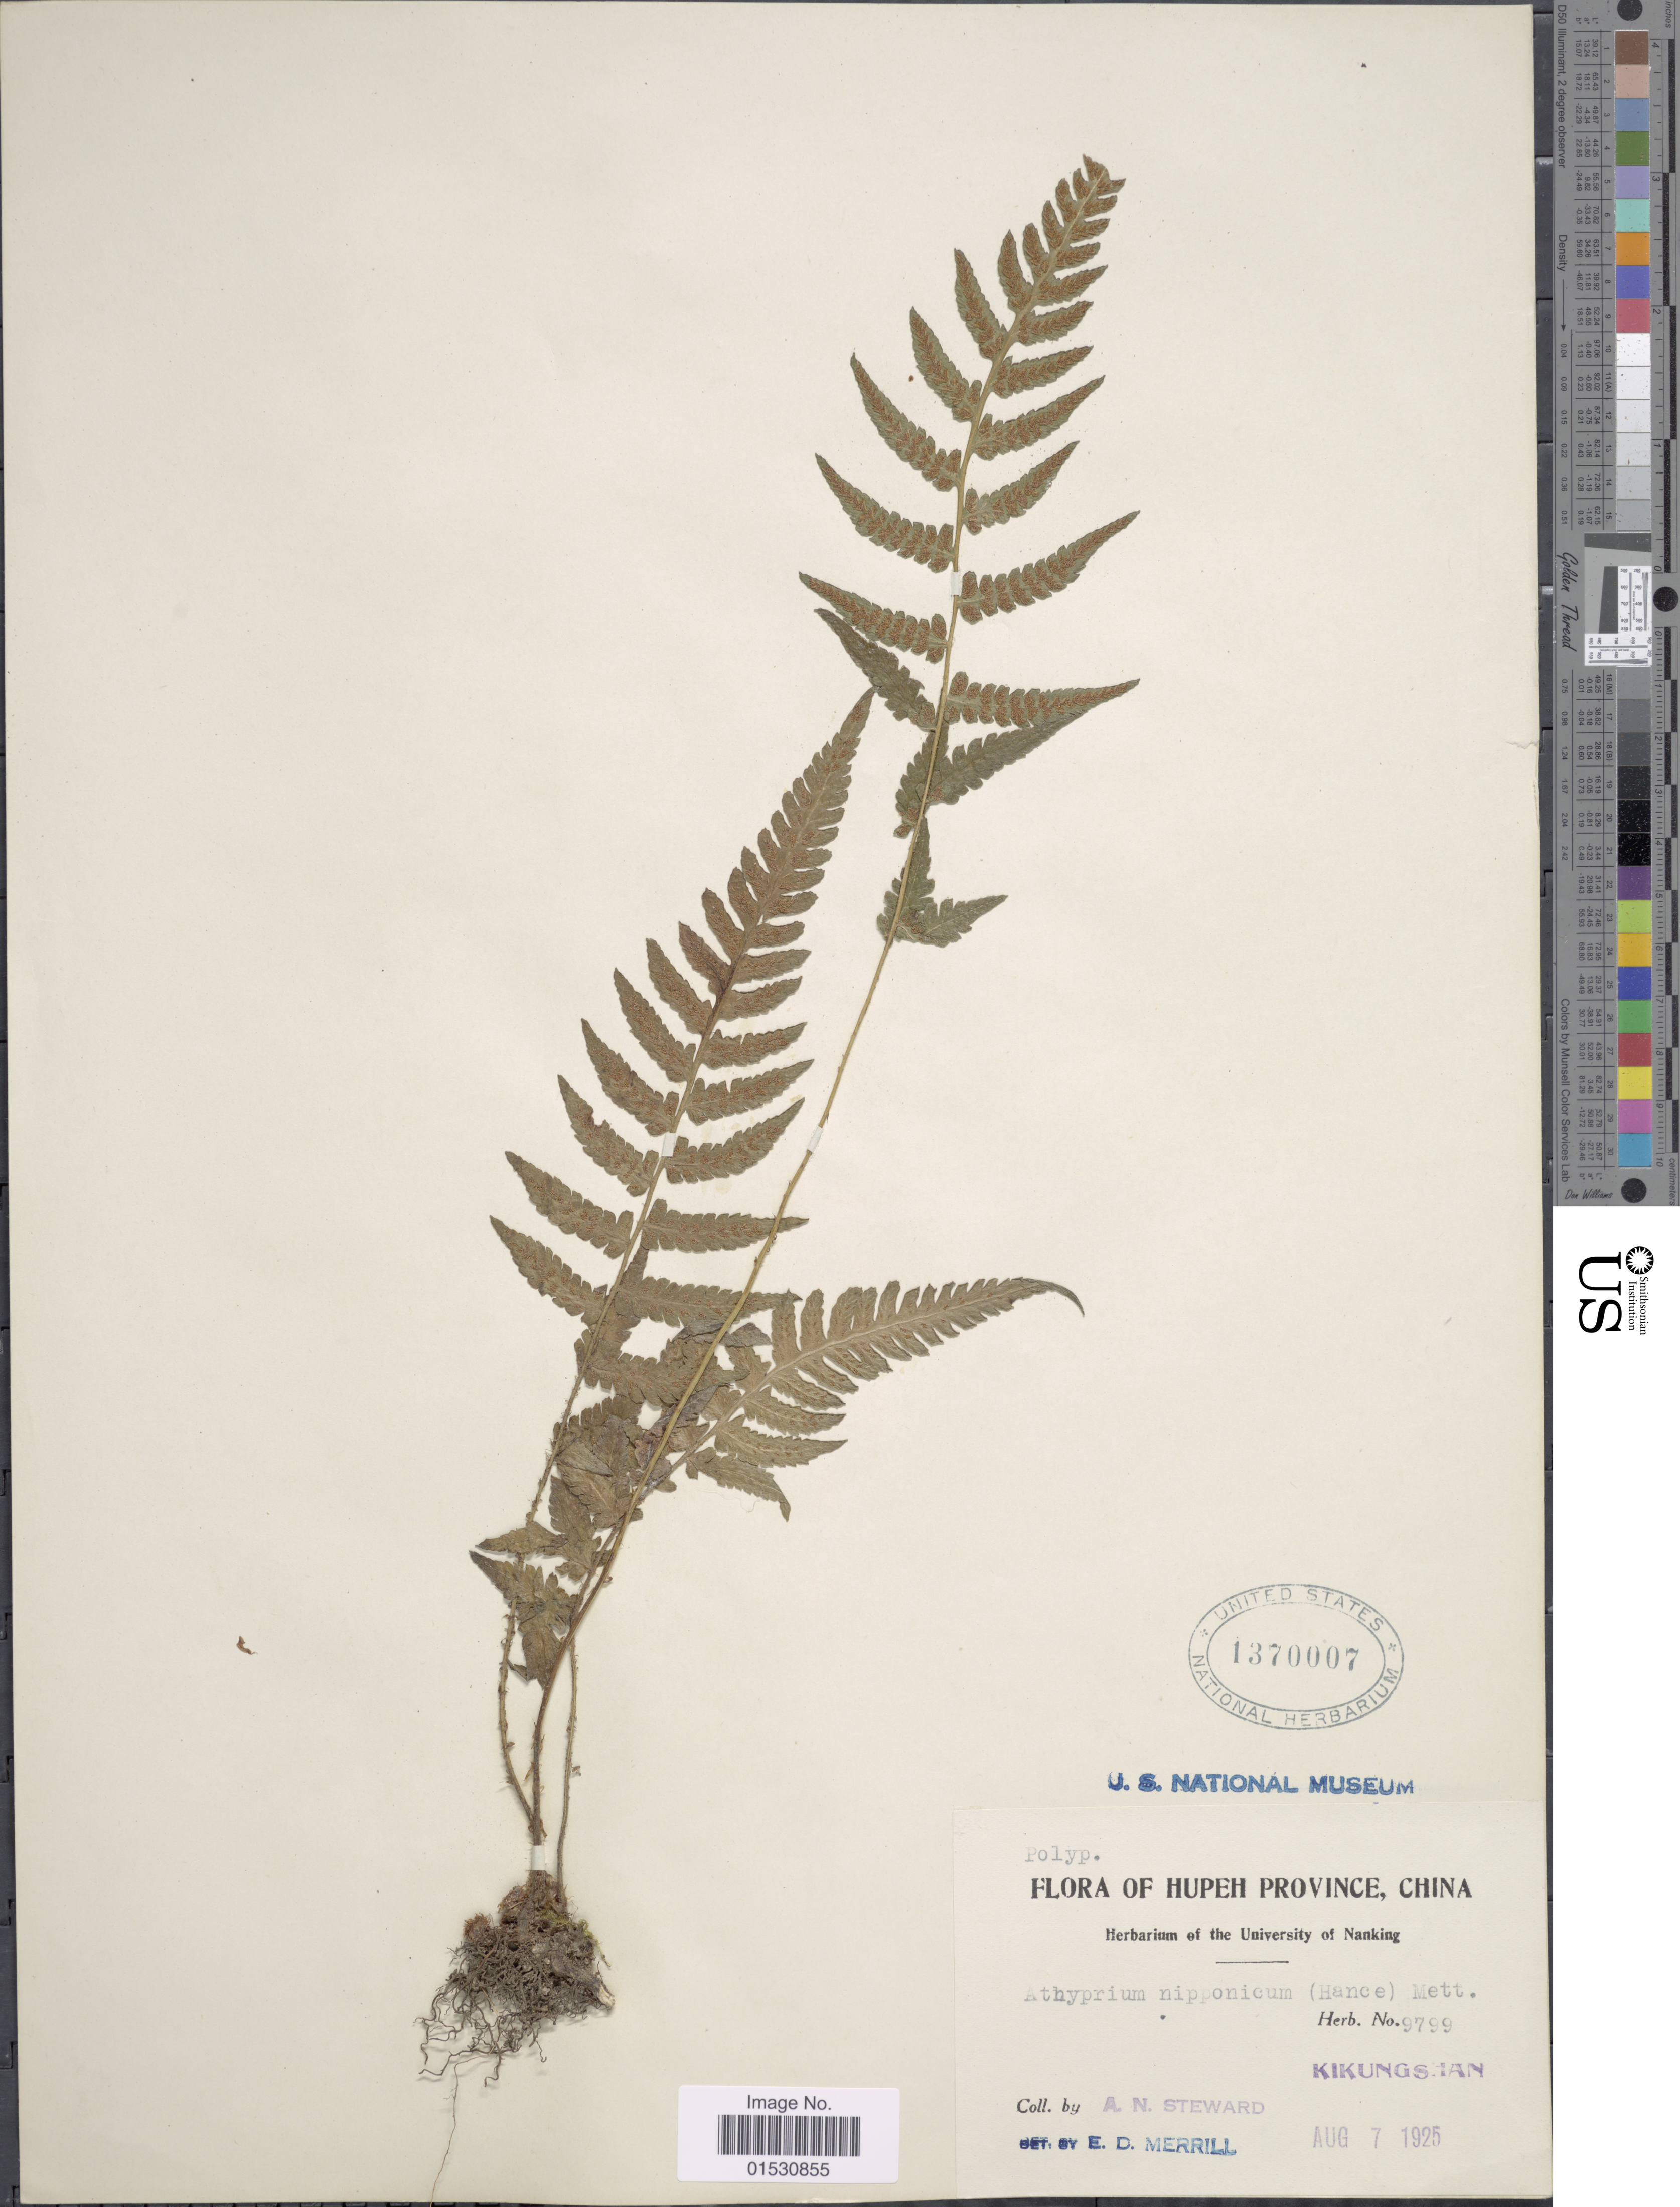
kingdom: Plantae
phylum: Tracheophyta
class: Polypodiopsida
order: Polypodiales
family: Athyriaceae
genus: Athyrium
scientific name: Athyrium nipponicum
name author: (Mett.) Hance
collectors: A. N. Steward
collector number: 9799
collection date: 1925-08-07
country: China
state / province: Hubei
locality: Hupeh Province. Kikungshan.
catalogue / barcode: US 1370007